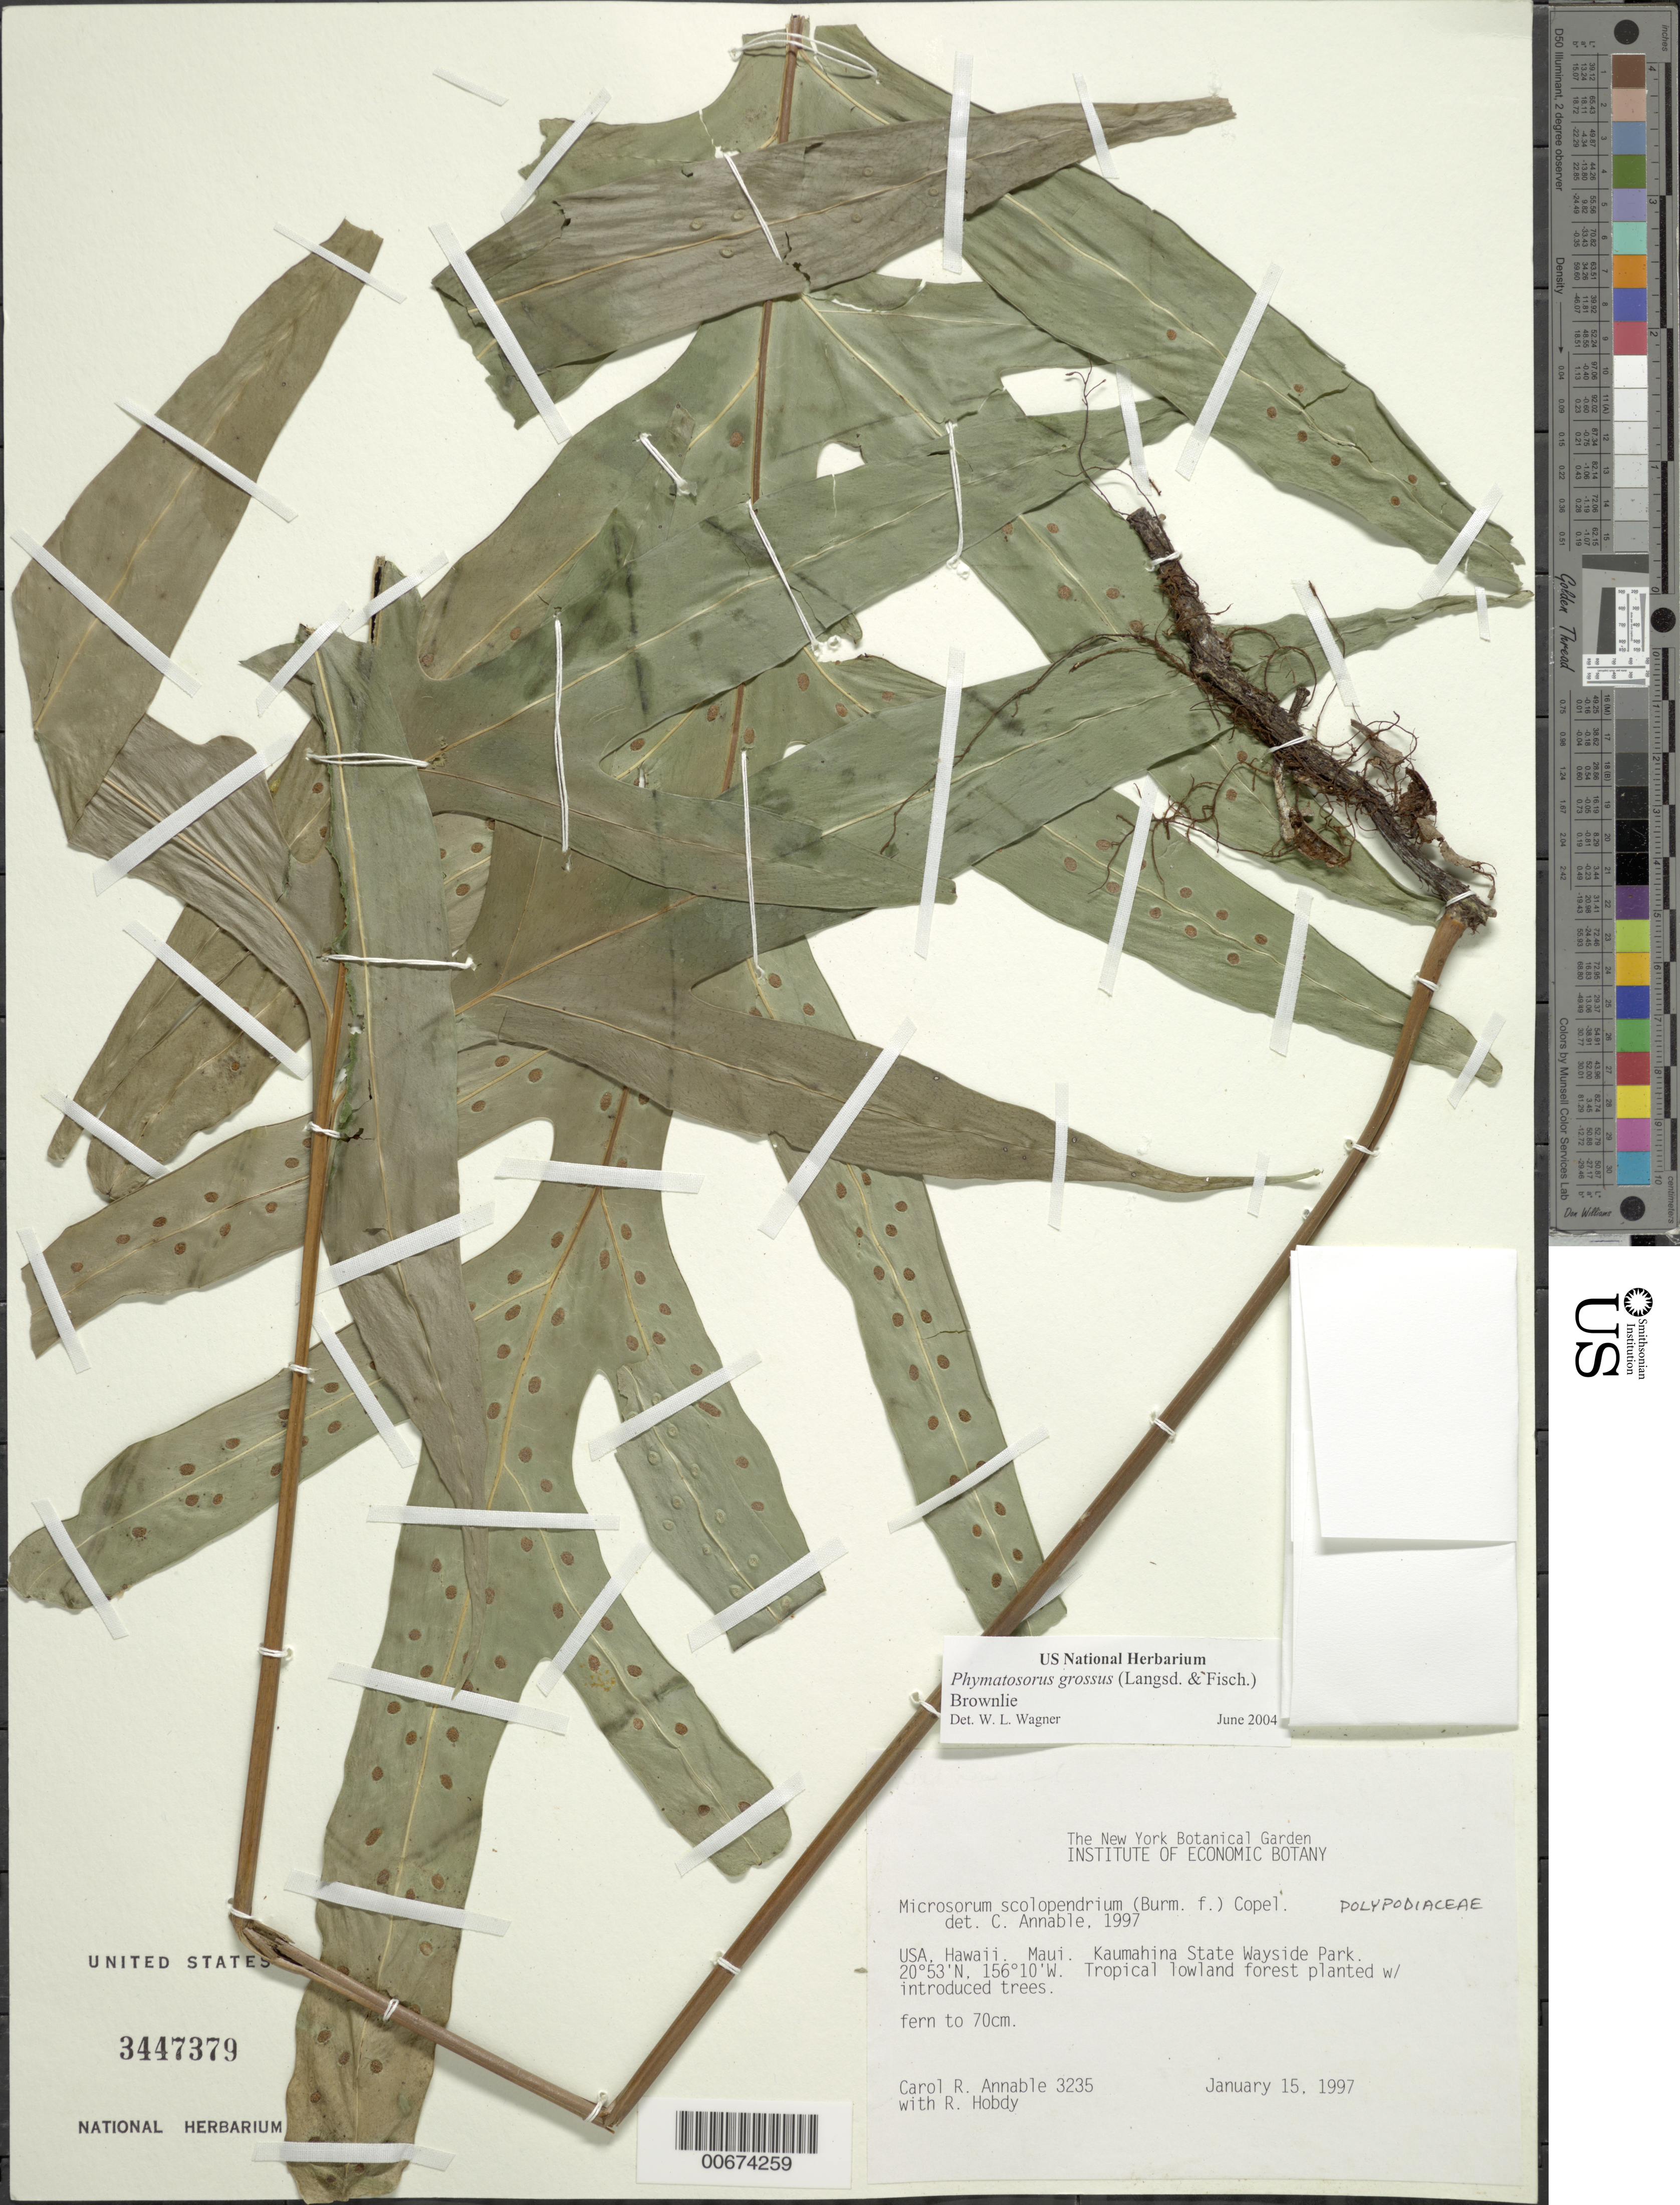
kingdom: Plantae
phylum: Tracheophyta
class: Polypodiopsida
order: Polypodiales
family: Polypodiaceae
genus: Microsorum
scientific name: Microsorum grossum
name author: (Langsd. & Fisch.) S.B. Andrews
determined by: Wagner, W. L., (BOT), Smithsonian Institution - National Museum of Natural History (UNITED STATES)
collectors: C. R. Annable & R. Hobdy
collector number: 3235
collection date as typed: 15 Jan 1997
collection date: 1997-01-15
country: United States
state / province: Hawaii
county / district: Maui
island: Maui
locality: Kaumahina State Wayside Park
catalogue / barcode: US 3447379